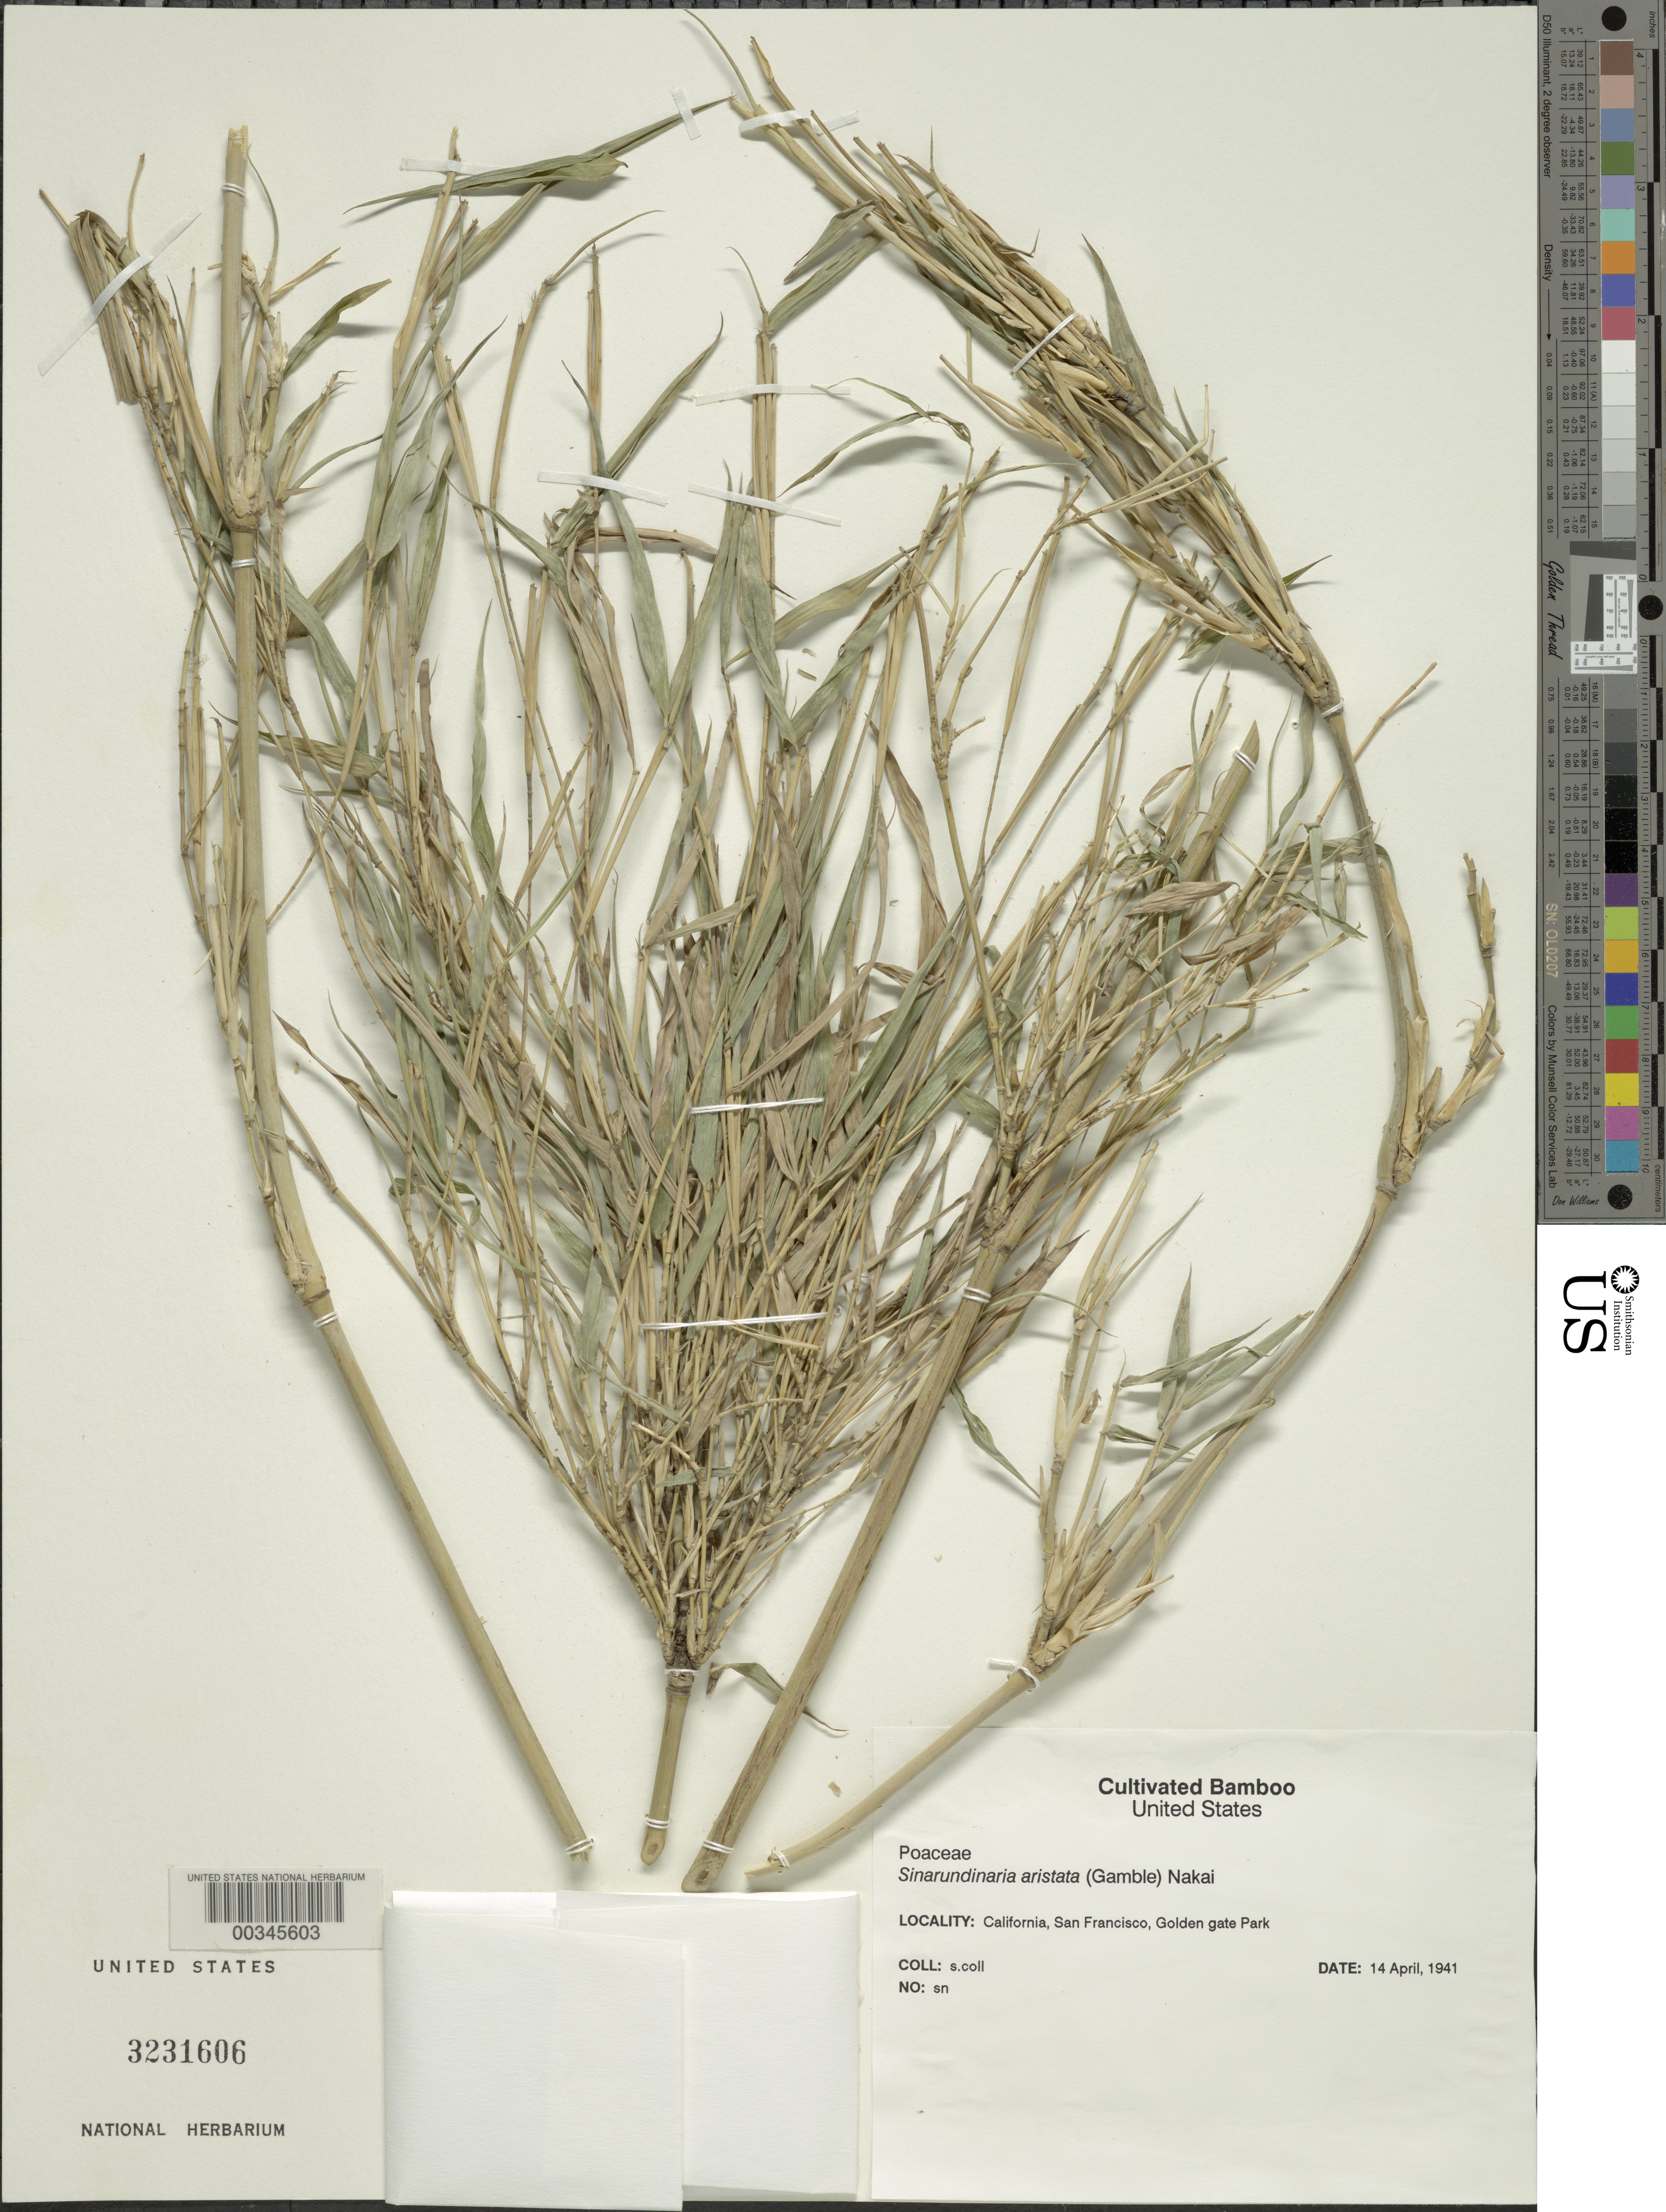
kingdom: Plantae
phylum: Tracheophyta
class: Liliopsida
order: Poales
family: Poaceae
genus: Sinarundinaria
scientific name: Sinarundinaria aristata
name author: (Gamble) Nakai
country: United States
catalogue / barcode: US 3231606